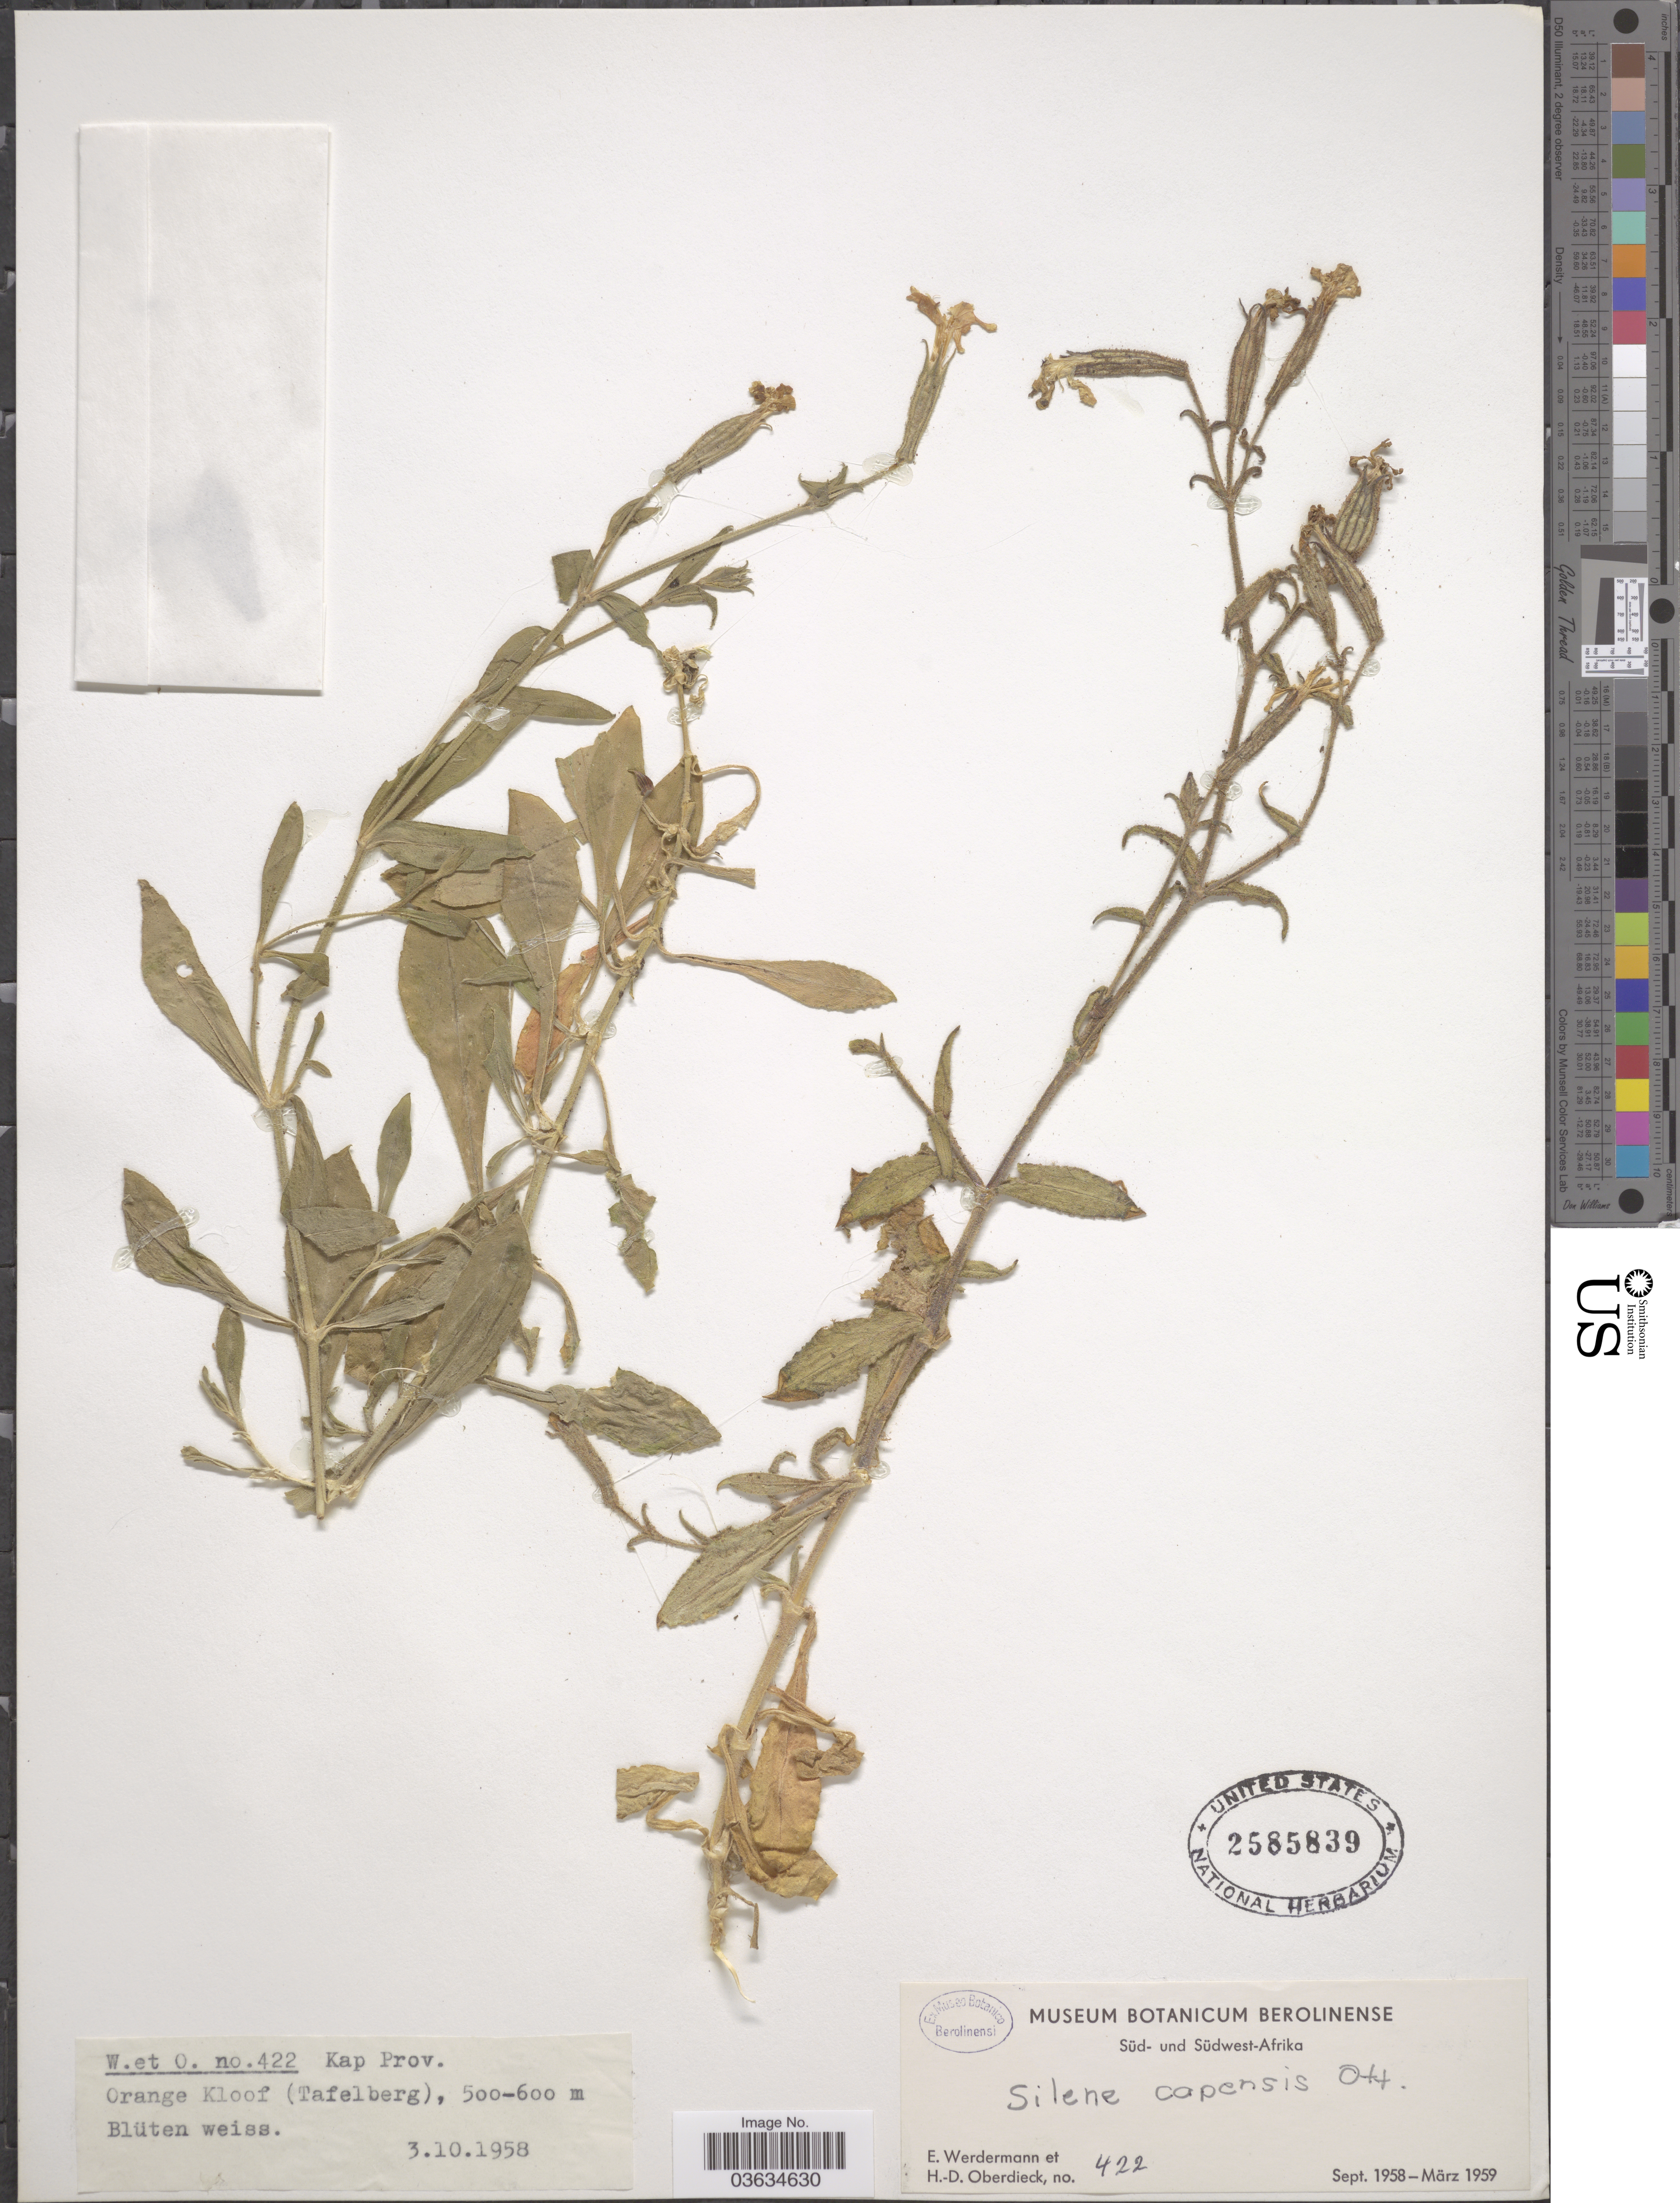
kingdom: Plantae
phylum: Tracheophyta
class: Magnoliopsida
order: Caryophyllales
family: Caryophyllaceae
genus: Silene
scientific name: Silene capensis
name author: Otth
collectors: E. Werdermann & H. Oberdieck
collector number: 422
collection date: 1958-10-03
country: South Africa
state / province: Western Cape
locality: Orange Kloof (Tafelberg).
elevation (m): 500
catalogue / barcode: US 2585839